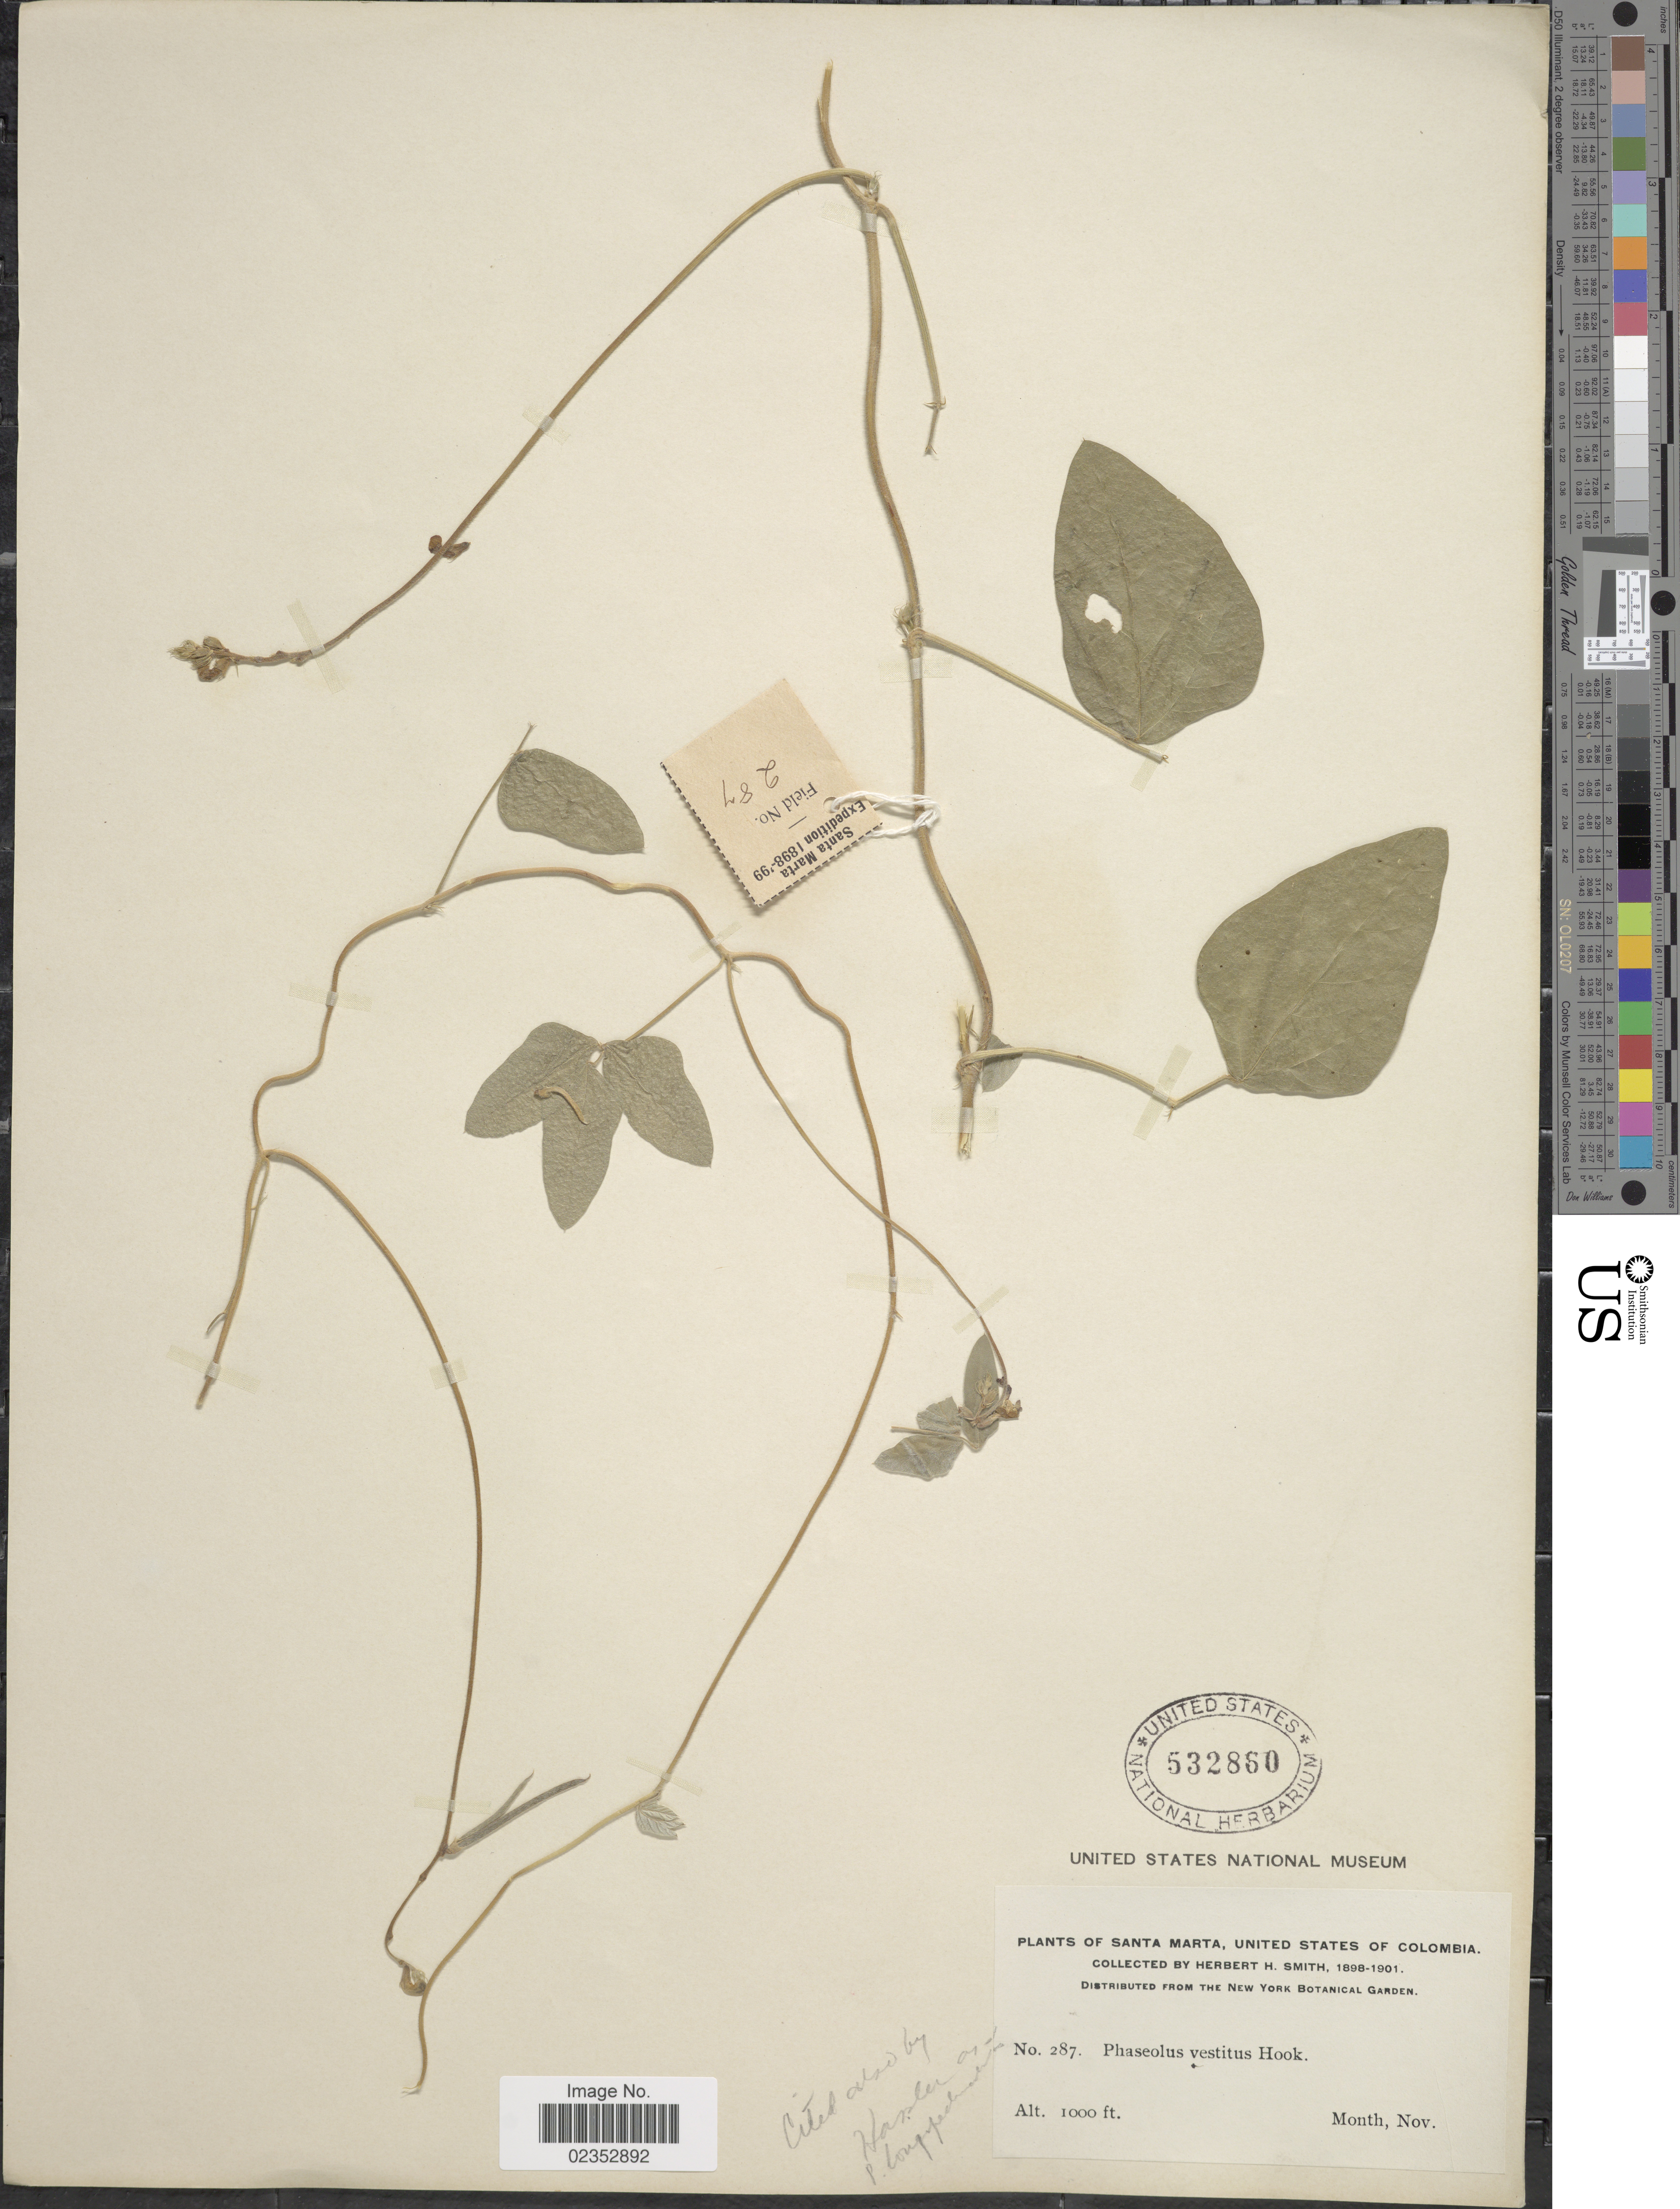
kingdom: Plantae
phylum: Tracheophyta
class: Magnoliopsida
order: Fabales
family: Fabaceae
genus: Macroptilium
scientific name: Macroptilium gracile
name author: (Poepp. ex Benth.) Urb.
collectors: Herbert H. Smith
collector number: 287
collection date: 1898-11/1901-11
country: Colombia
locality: Santa Marta, United States of Colombia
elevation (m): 305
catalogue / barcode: US 532860